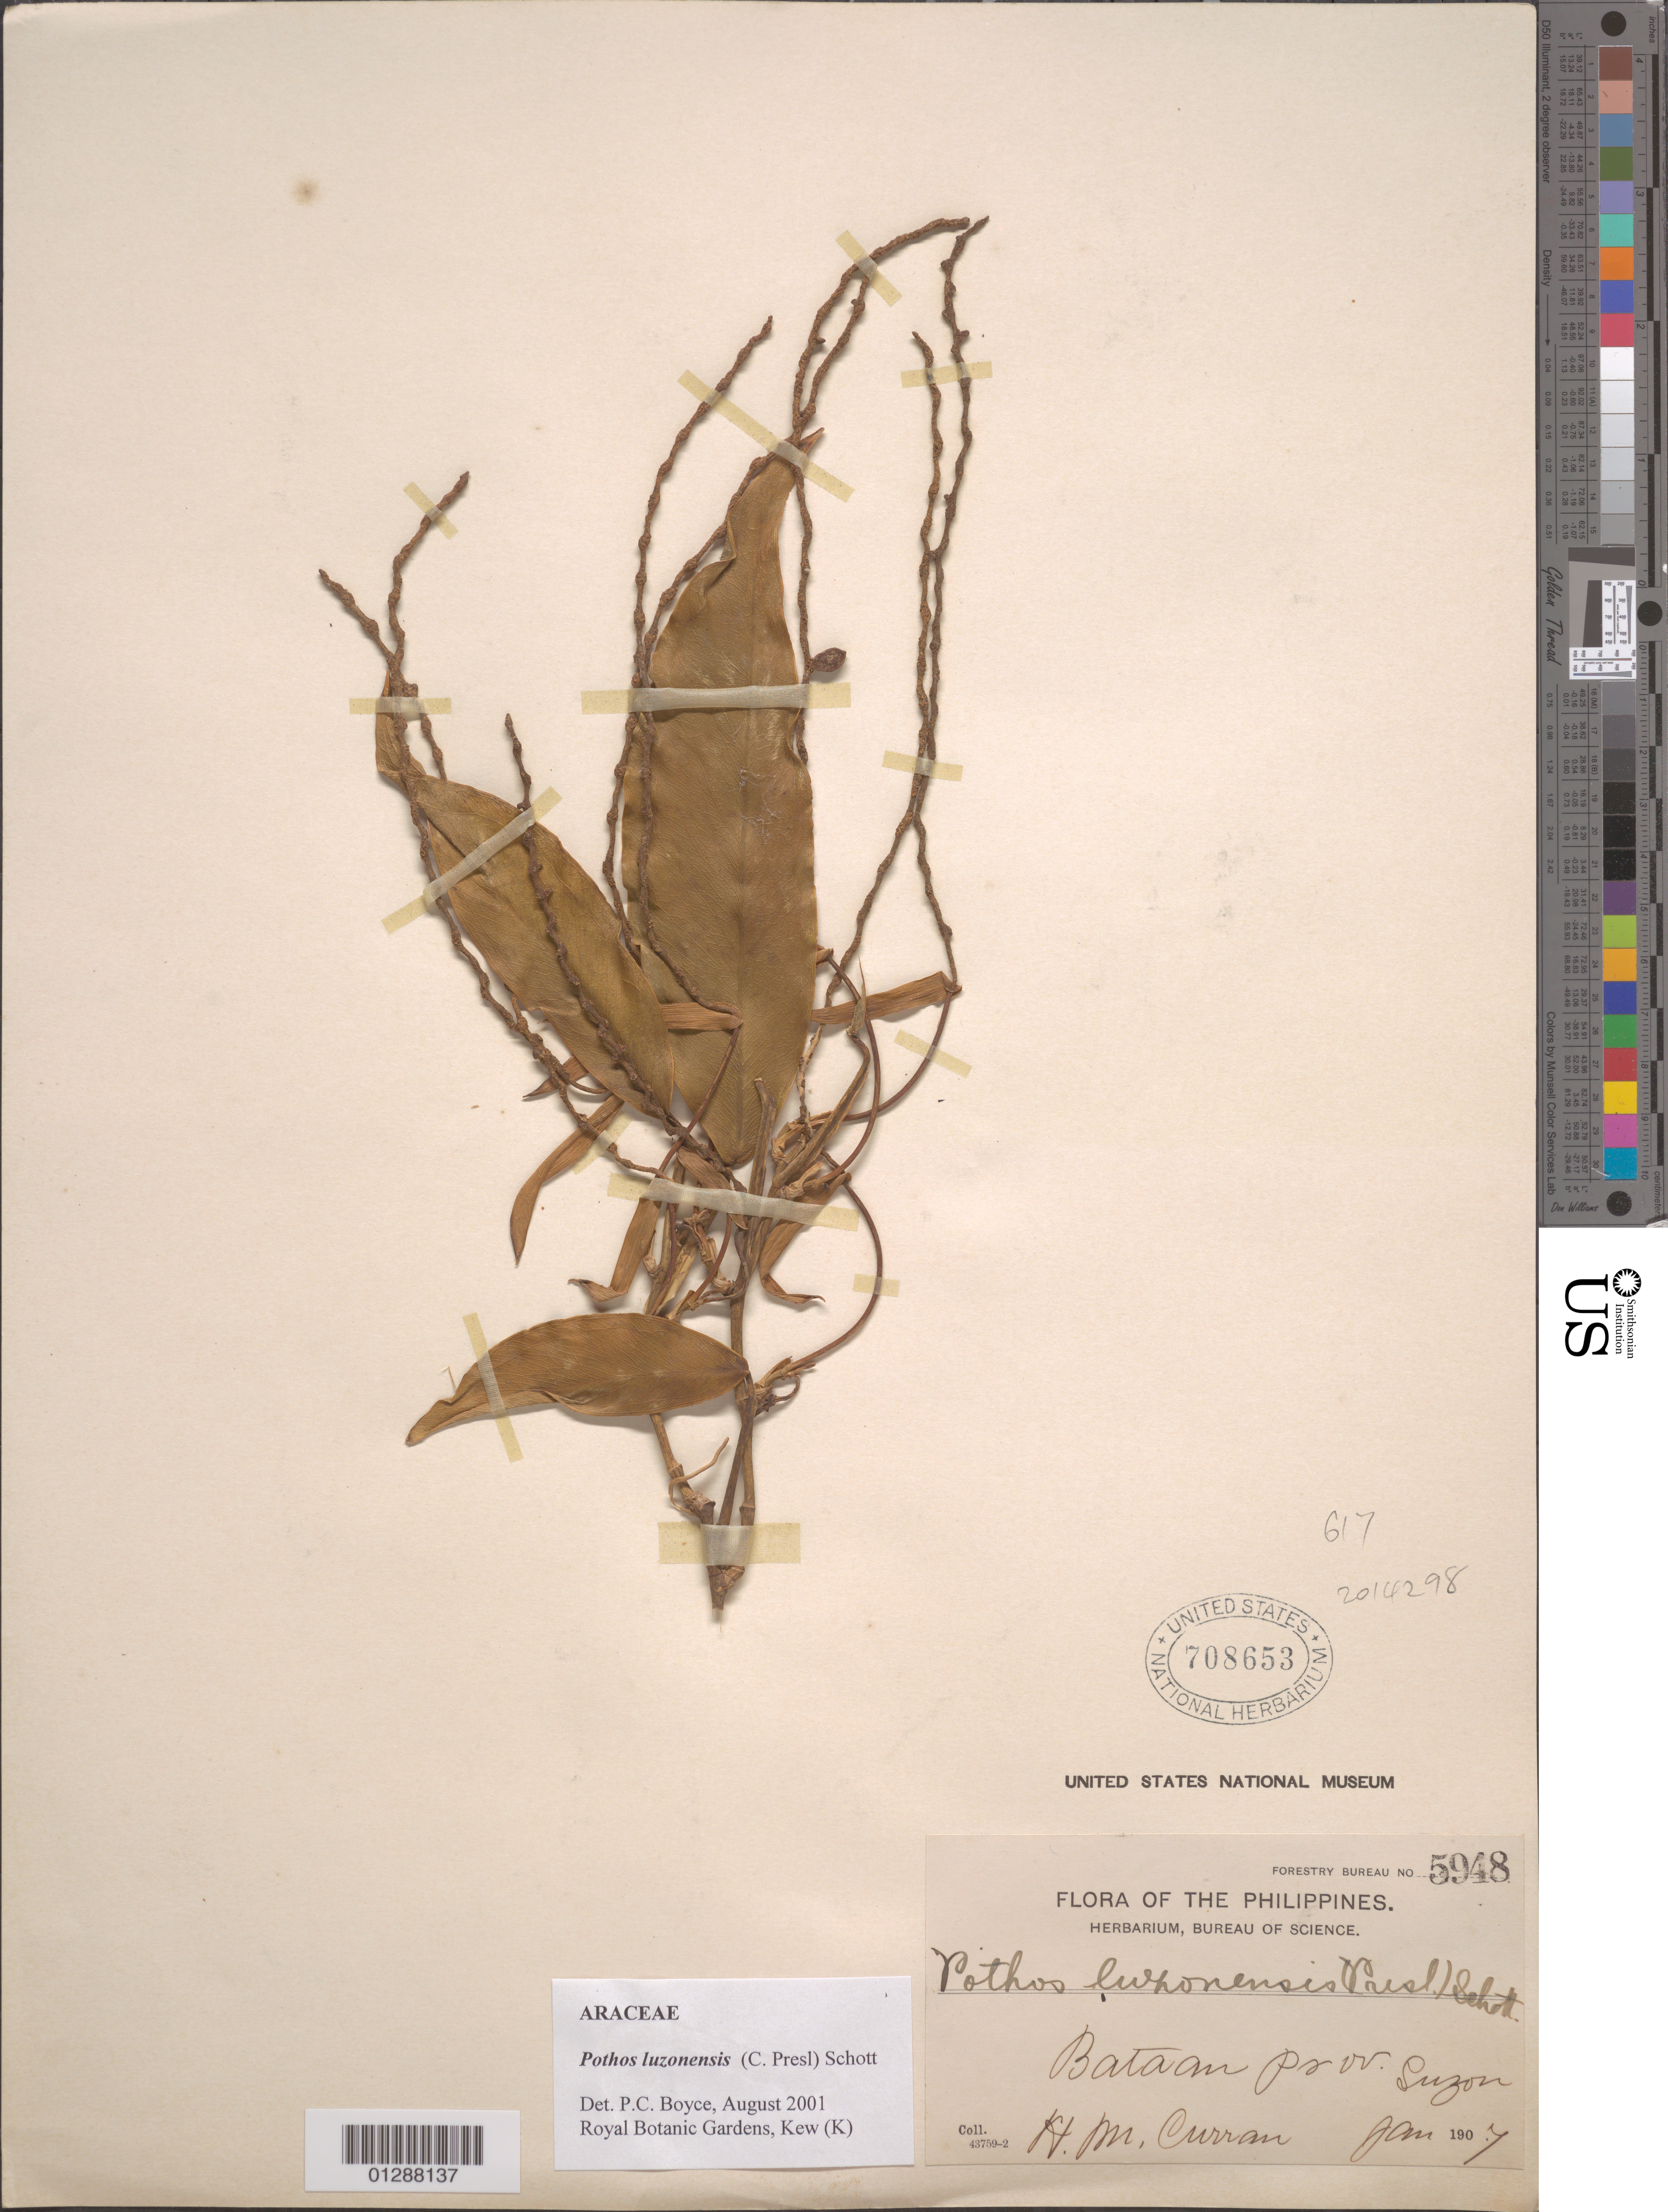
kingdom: Plantae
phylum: Tracheophyta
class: Liliopsida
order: Alismatales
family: Araceae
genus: Pothos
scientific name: Pothos luzonensis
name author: (C. Presl) Schott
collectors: H. M. Curran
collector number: Forestry Bureau 5948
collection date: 1907-01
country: Philippines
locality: Bataan Prov. Luzon.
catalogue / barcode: US 708653